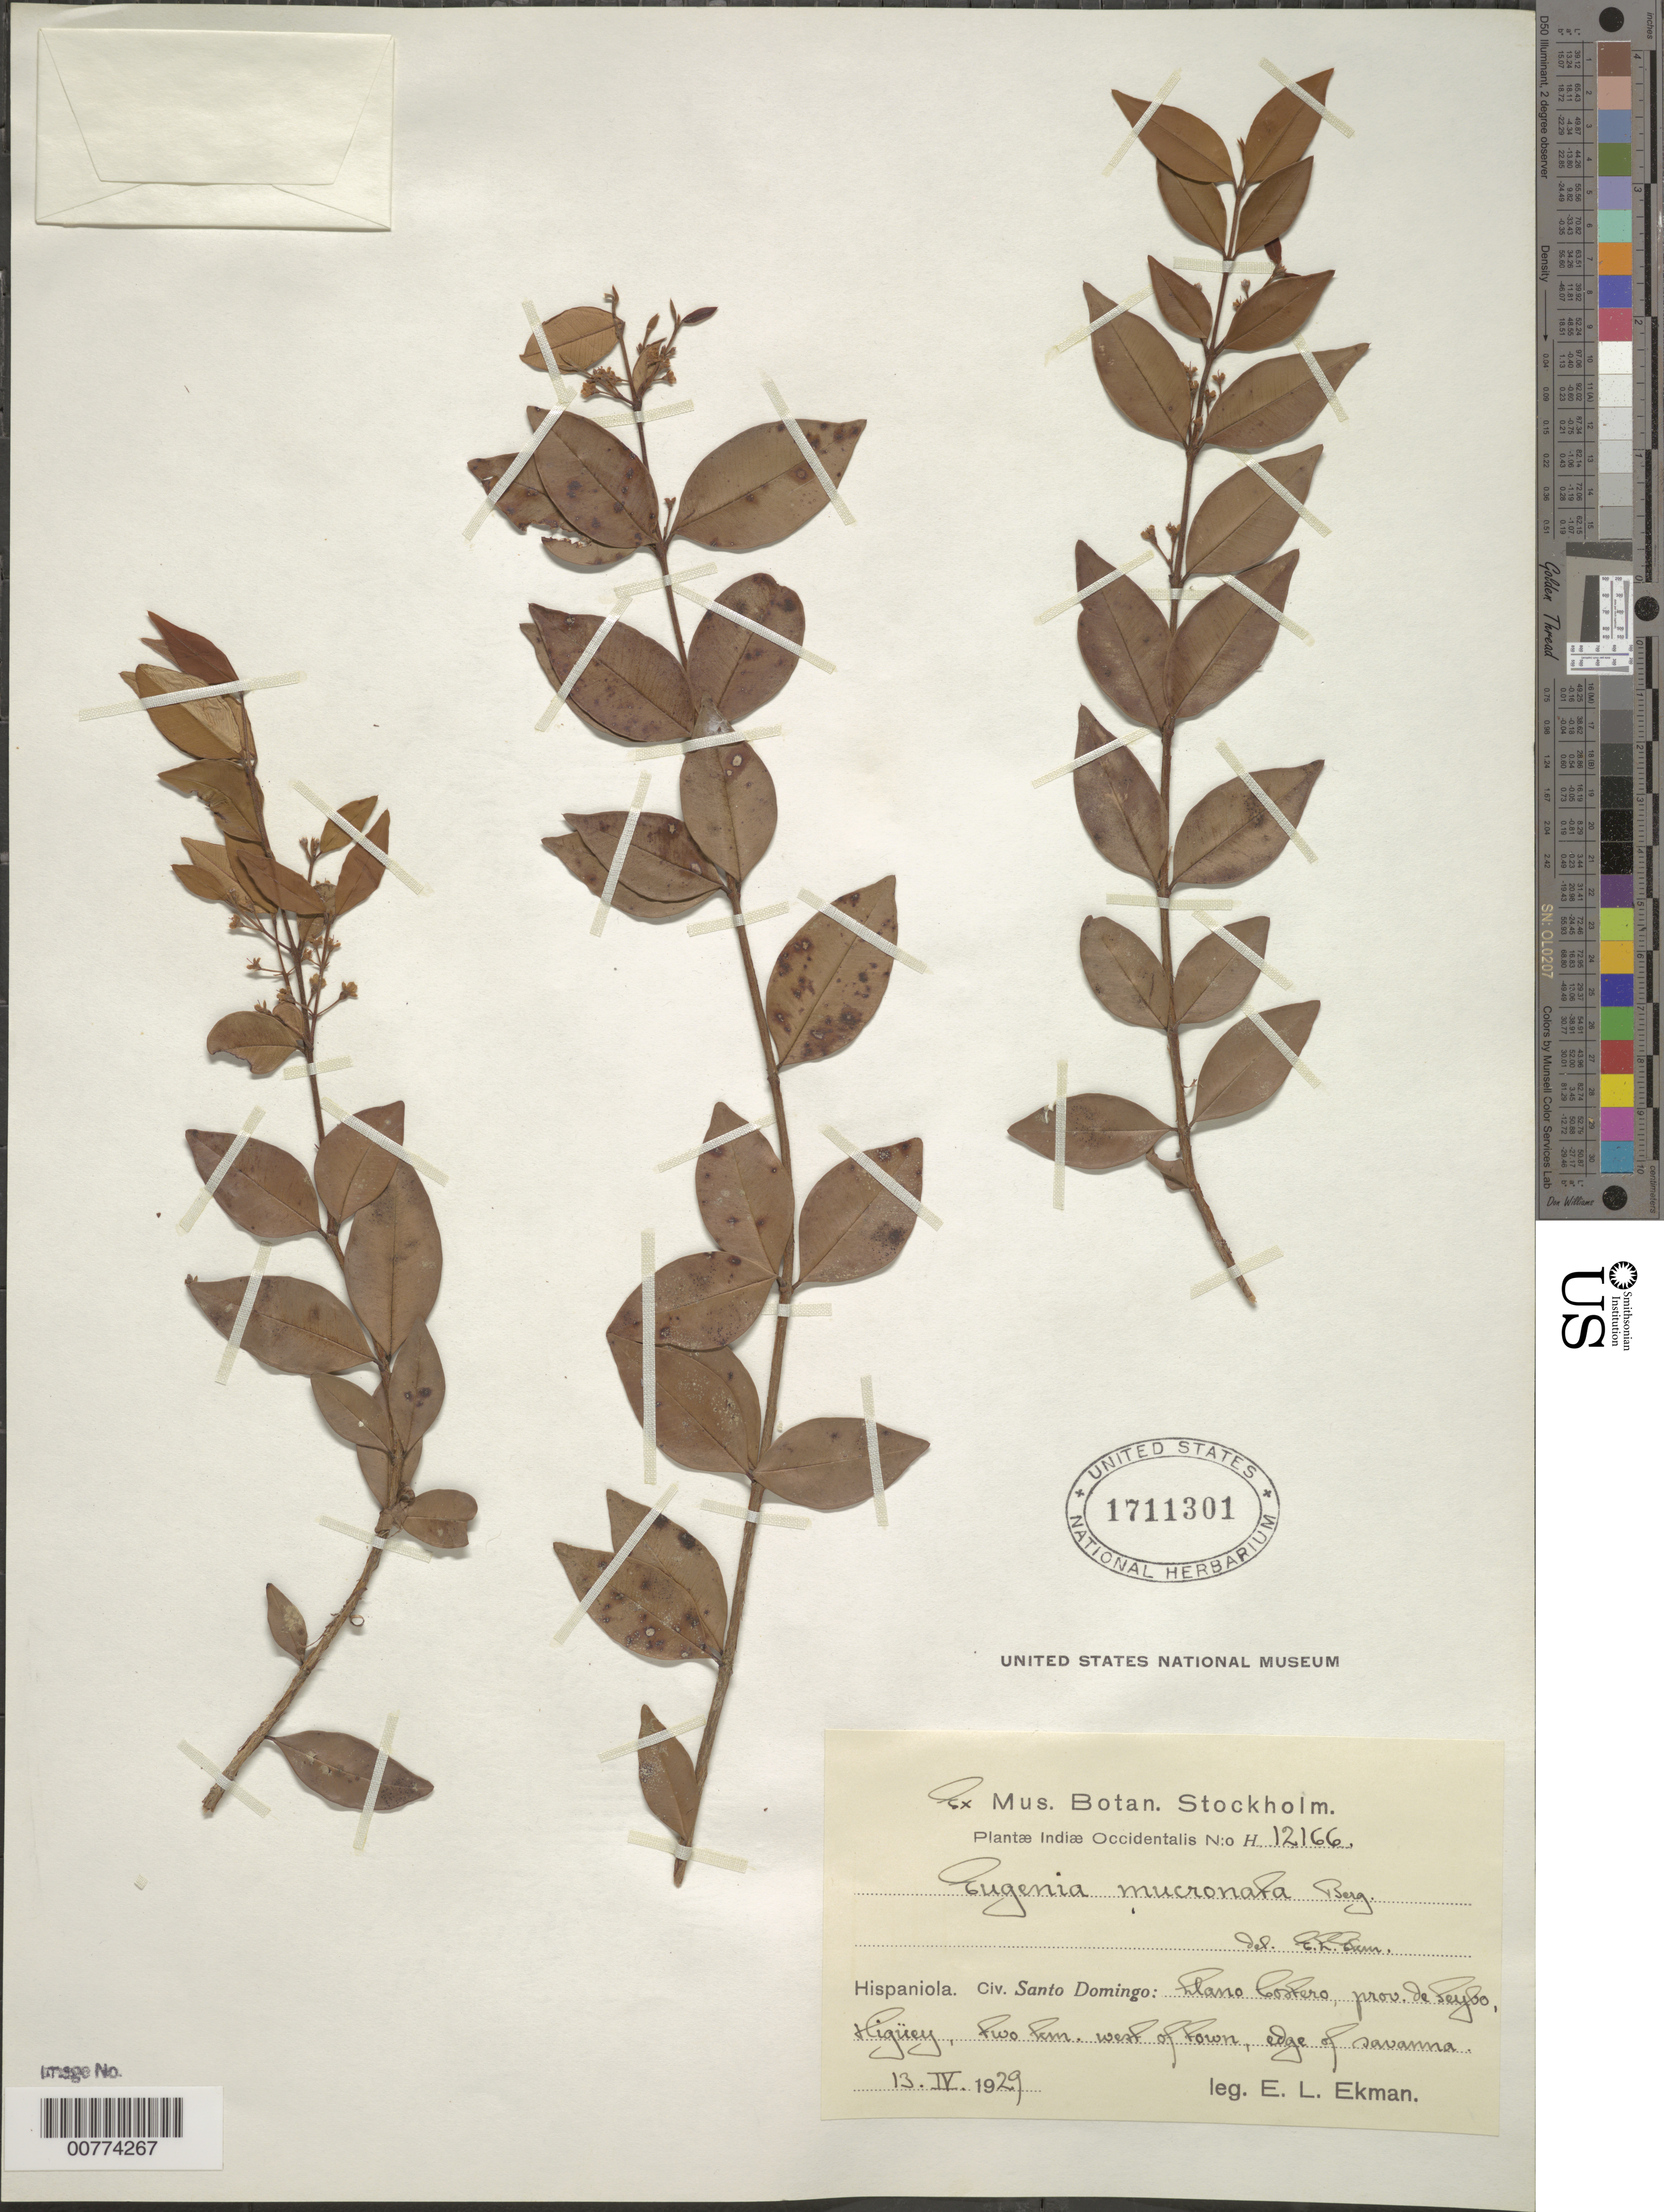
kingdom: Plantae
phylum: Tracheophyta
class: Magnoliopsida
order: Myrtales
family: Myrtaceae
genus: Eugenia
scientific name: Eugenia mucronata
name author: O. Berg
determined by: Ekman, E. L.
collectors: E. L. Ekman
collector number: H 12166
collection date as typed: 13 Apr 1929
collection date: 1929-04-13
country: Dominican Republic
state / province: El Seibo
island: Hispaniola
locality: Llano Costero, Higüey, two fern. west of town.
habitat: Edge of savanna.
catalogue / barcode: US 1711301